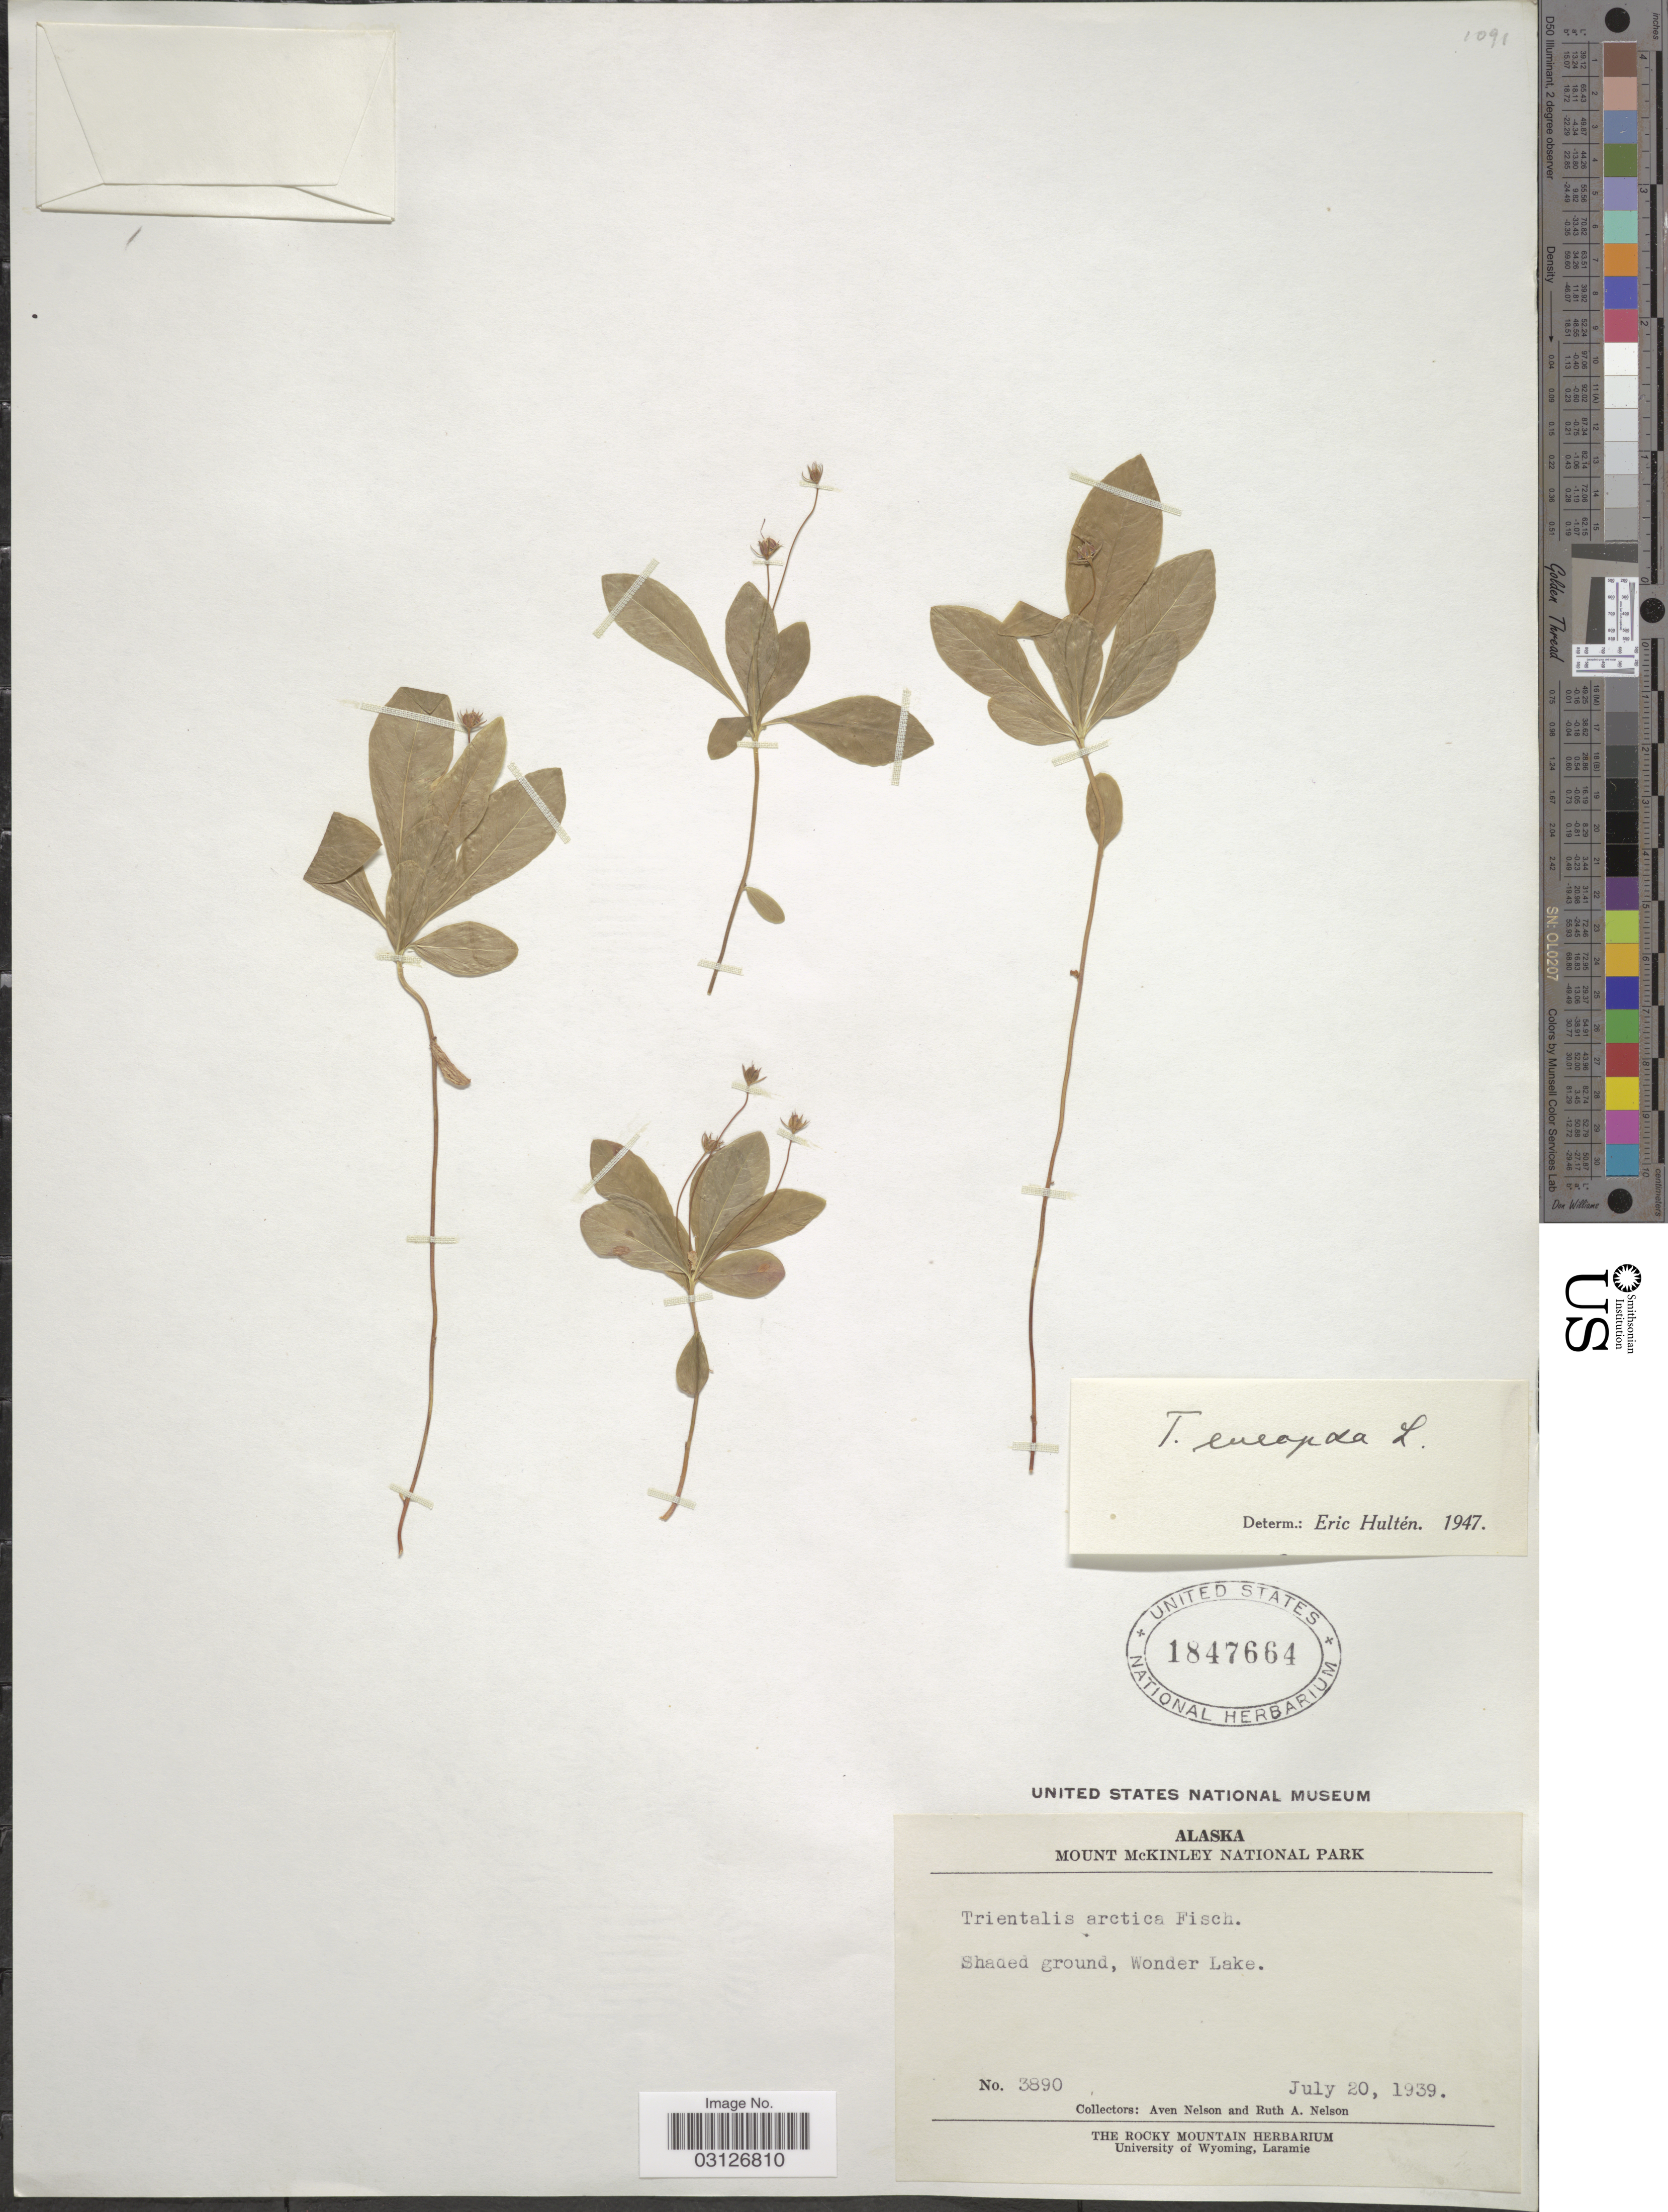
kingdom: Plantae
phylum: Tracheophyta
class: Magnoliopsida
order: Ericales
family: Primulaceae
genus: Trientalis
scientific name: Trientalis europaea subsp. arctica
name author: (Fisch. ex Hook.) Hultén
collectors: A. Nelson & R. A. Nelson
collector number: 3890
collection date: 1939-07-20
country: United States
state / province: Alaska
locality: Mount McKinley National Park. Shaded ground, Wonder Lake.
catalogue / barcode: US 1847664